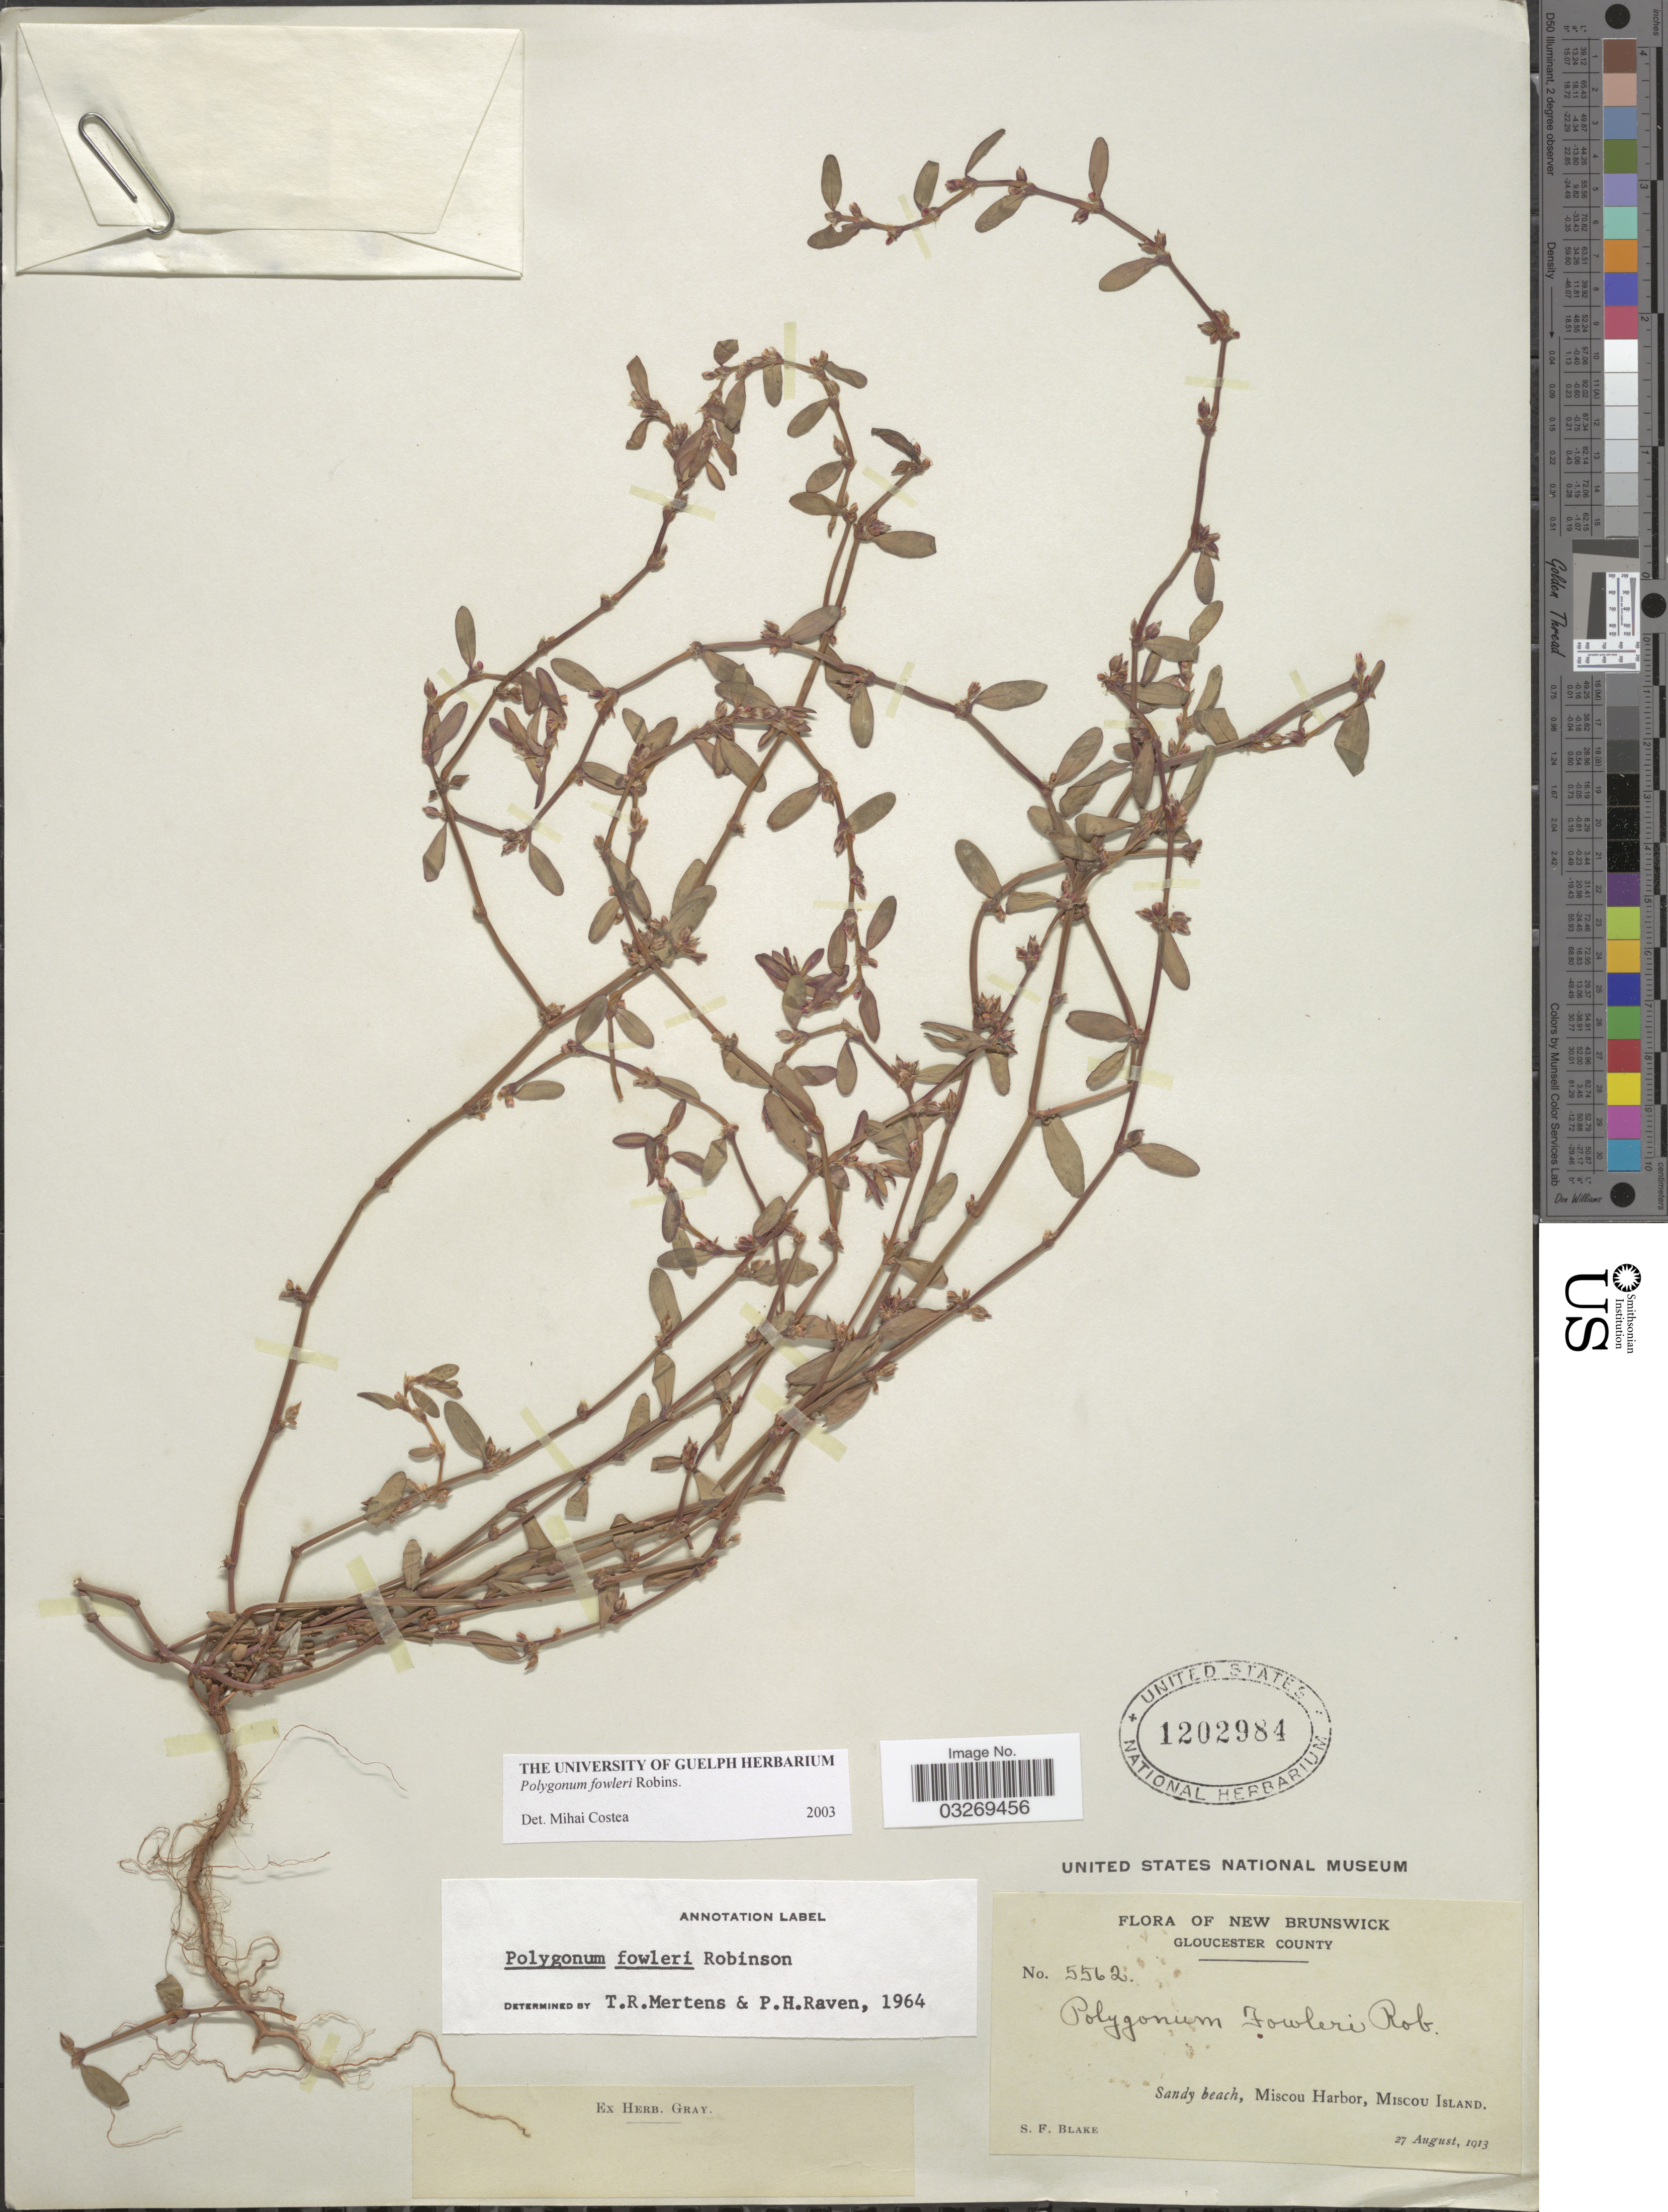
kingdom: Plantae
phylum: Tracheophyta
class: Magnoliopsida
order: Caryophyllales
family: Polygonaceae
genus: Polygonum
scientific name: Polygonum fowleri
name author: B.L. Rob.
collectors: S. Blake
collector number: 5562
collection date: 1913-08-27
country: Canada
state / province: New Brunswick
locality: Gloucester County, Sandy beach, Miscou Harbor, Miscou Island.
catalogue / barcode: US 1202984